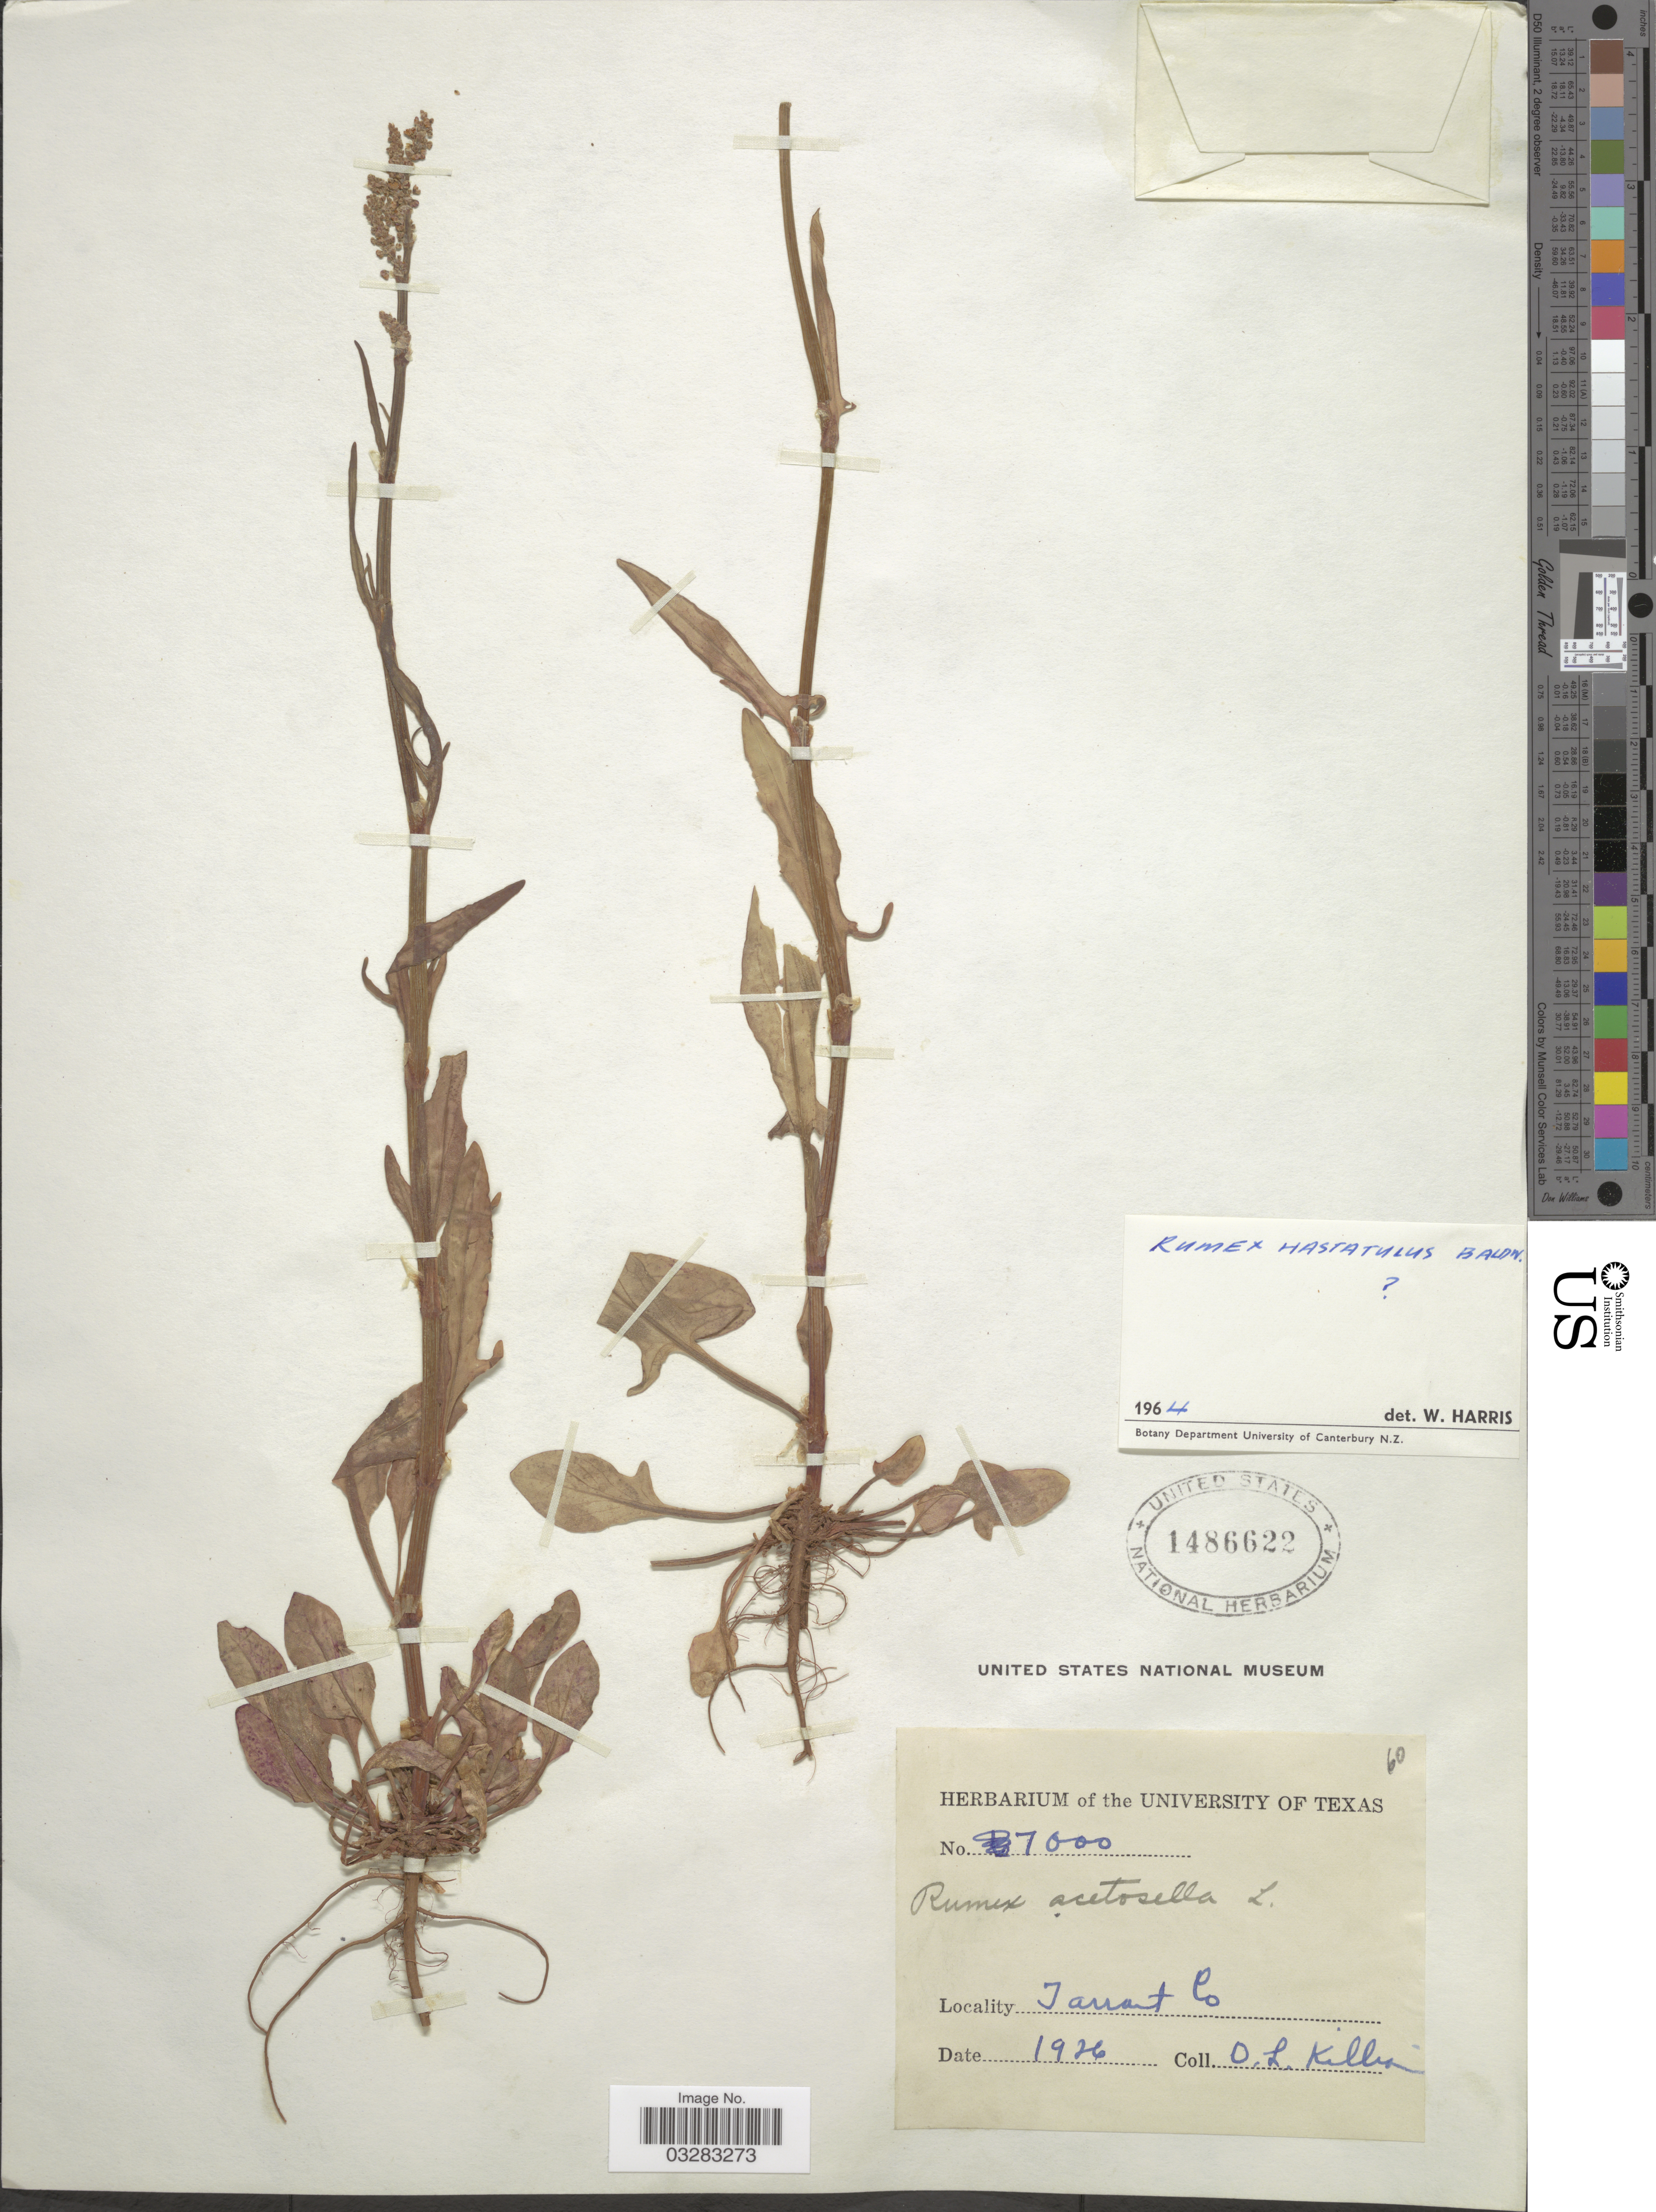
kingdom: Plantae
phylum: Tracheophyta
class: Magnoliopsida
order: Caryophyllales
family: Polygonaceae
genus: Rumex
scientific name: Rumex acetosella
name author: L.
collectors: O. Killian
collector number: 7000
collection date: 1926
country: United States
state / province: Texas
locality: Tarrant Co.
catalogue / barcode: US 1486622